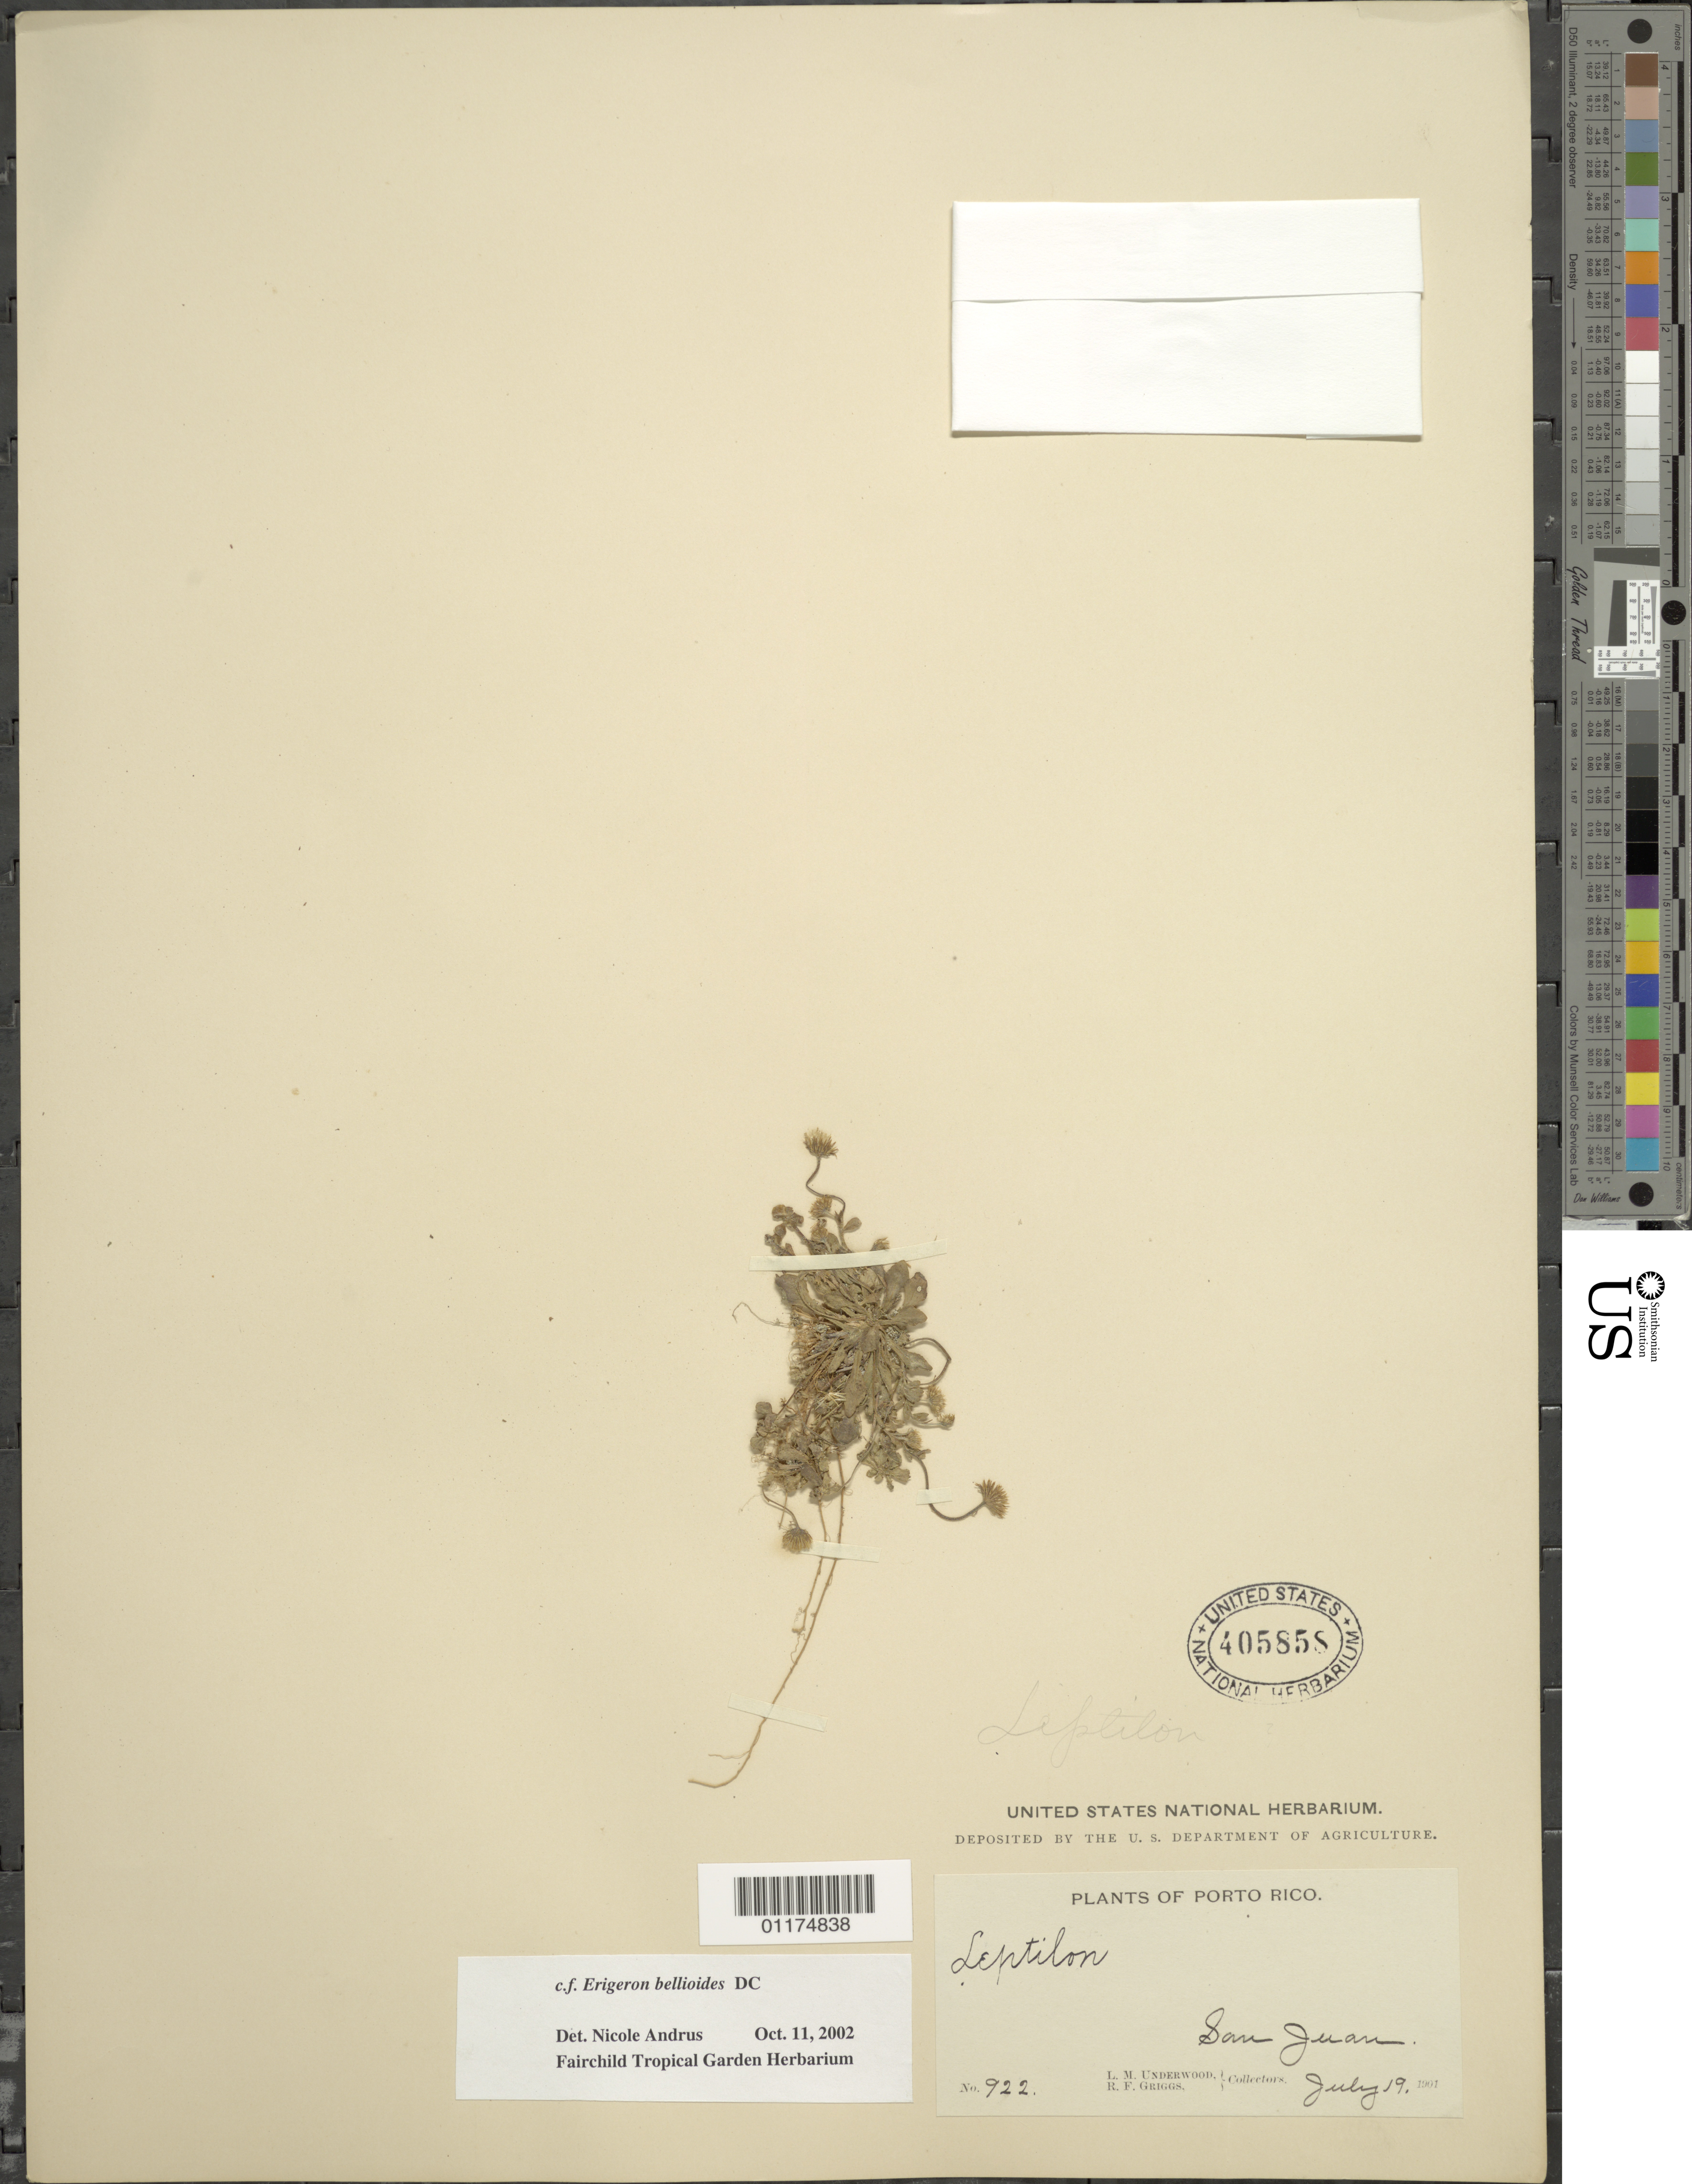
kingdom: Plantae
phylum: Tracheophyta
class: Magnoliopsida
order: Asterales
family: Asteraceae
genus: Erigeron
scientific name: Erigeron bellioides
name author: DC.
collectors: L. M. Underwood & R. F. Griggs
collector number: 922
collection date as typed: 19 Jul 1901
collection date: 1901-07-19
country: Puerto Rico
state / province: San Juan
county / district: Juana Diaz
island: Puerto Rico I.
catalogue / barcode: US 405858